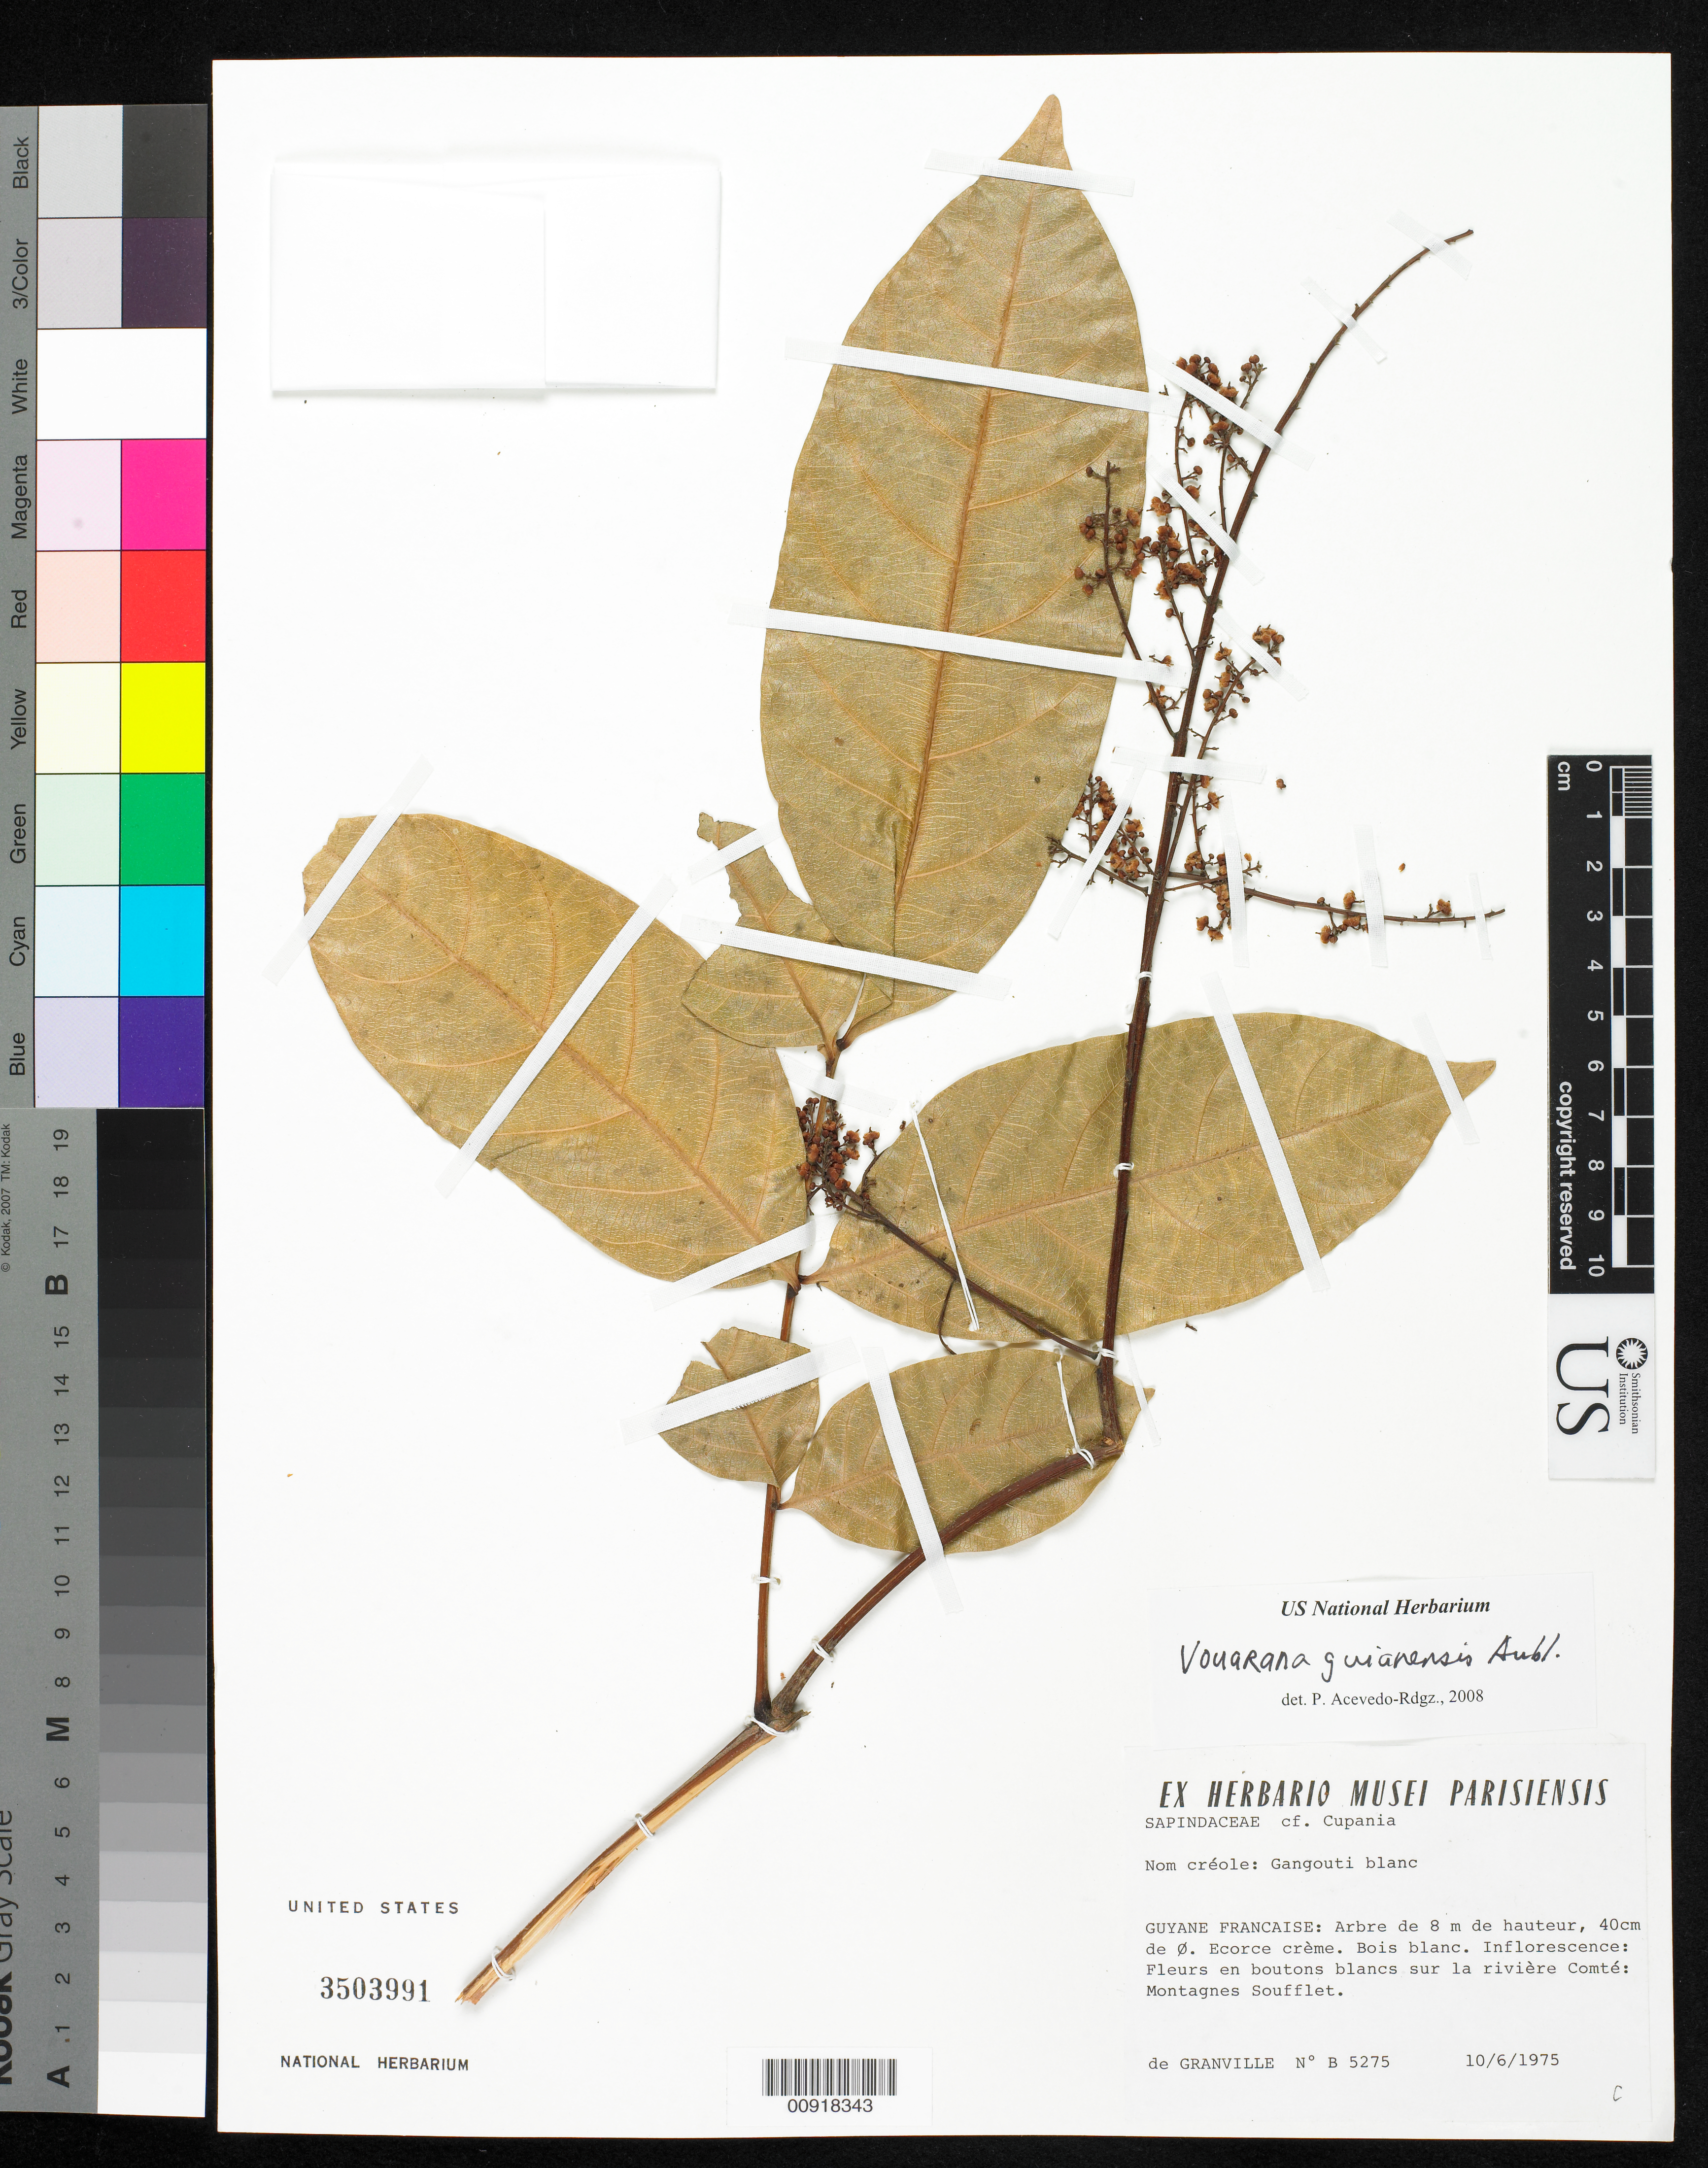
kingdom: Plantae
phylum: Tracheophyta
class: Magnoliopsida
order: Sapindales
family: Sapindaceae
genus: Vouarana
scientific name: Vouarana guianensis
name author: Aubl.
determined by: Acevedo-Rodríguez, P., (BOT), Smithsonian Institution - National Museum of Natural History (UNITED STATES)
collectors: J.-J. de Granville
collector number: B 5275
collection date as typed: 10-Jun-75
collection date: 1975-06-10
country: French Guiana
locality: Rivière Comté, Montagne Soufflet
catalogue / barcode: US 3503991